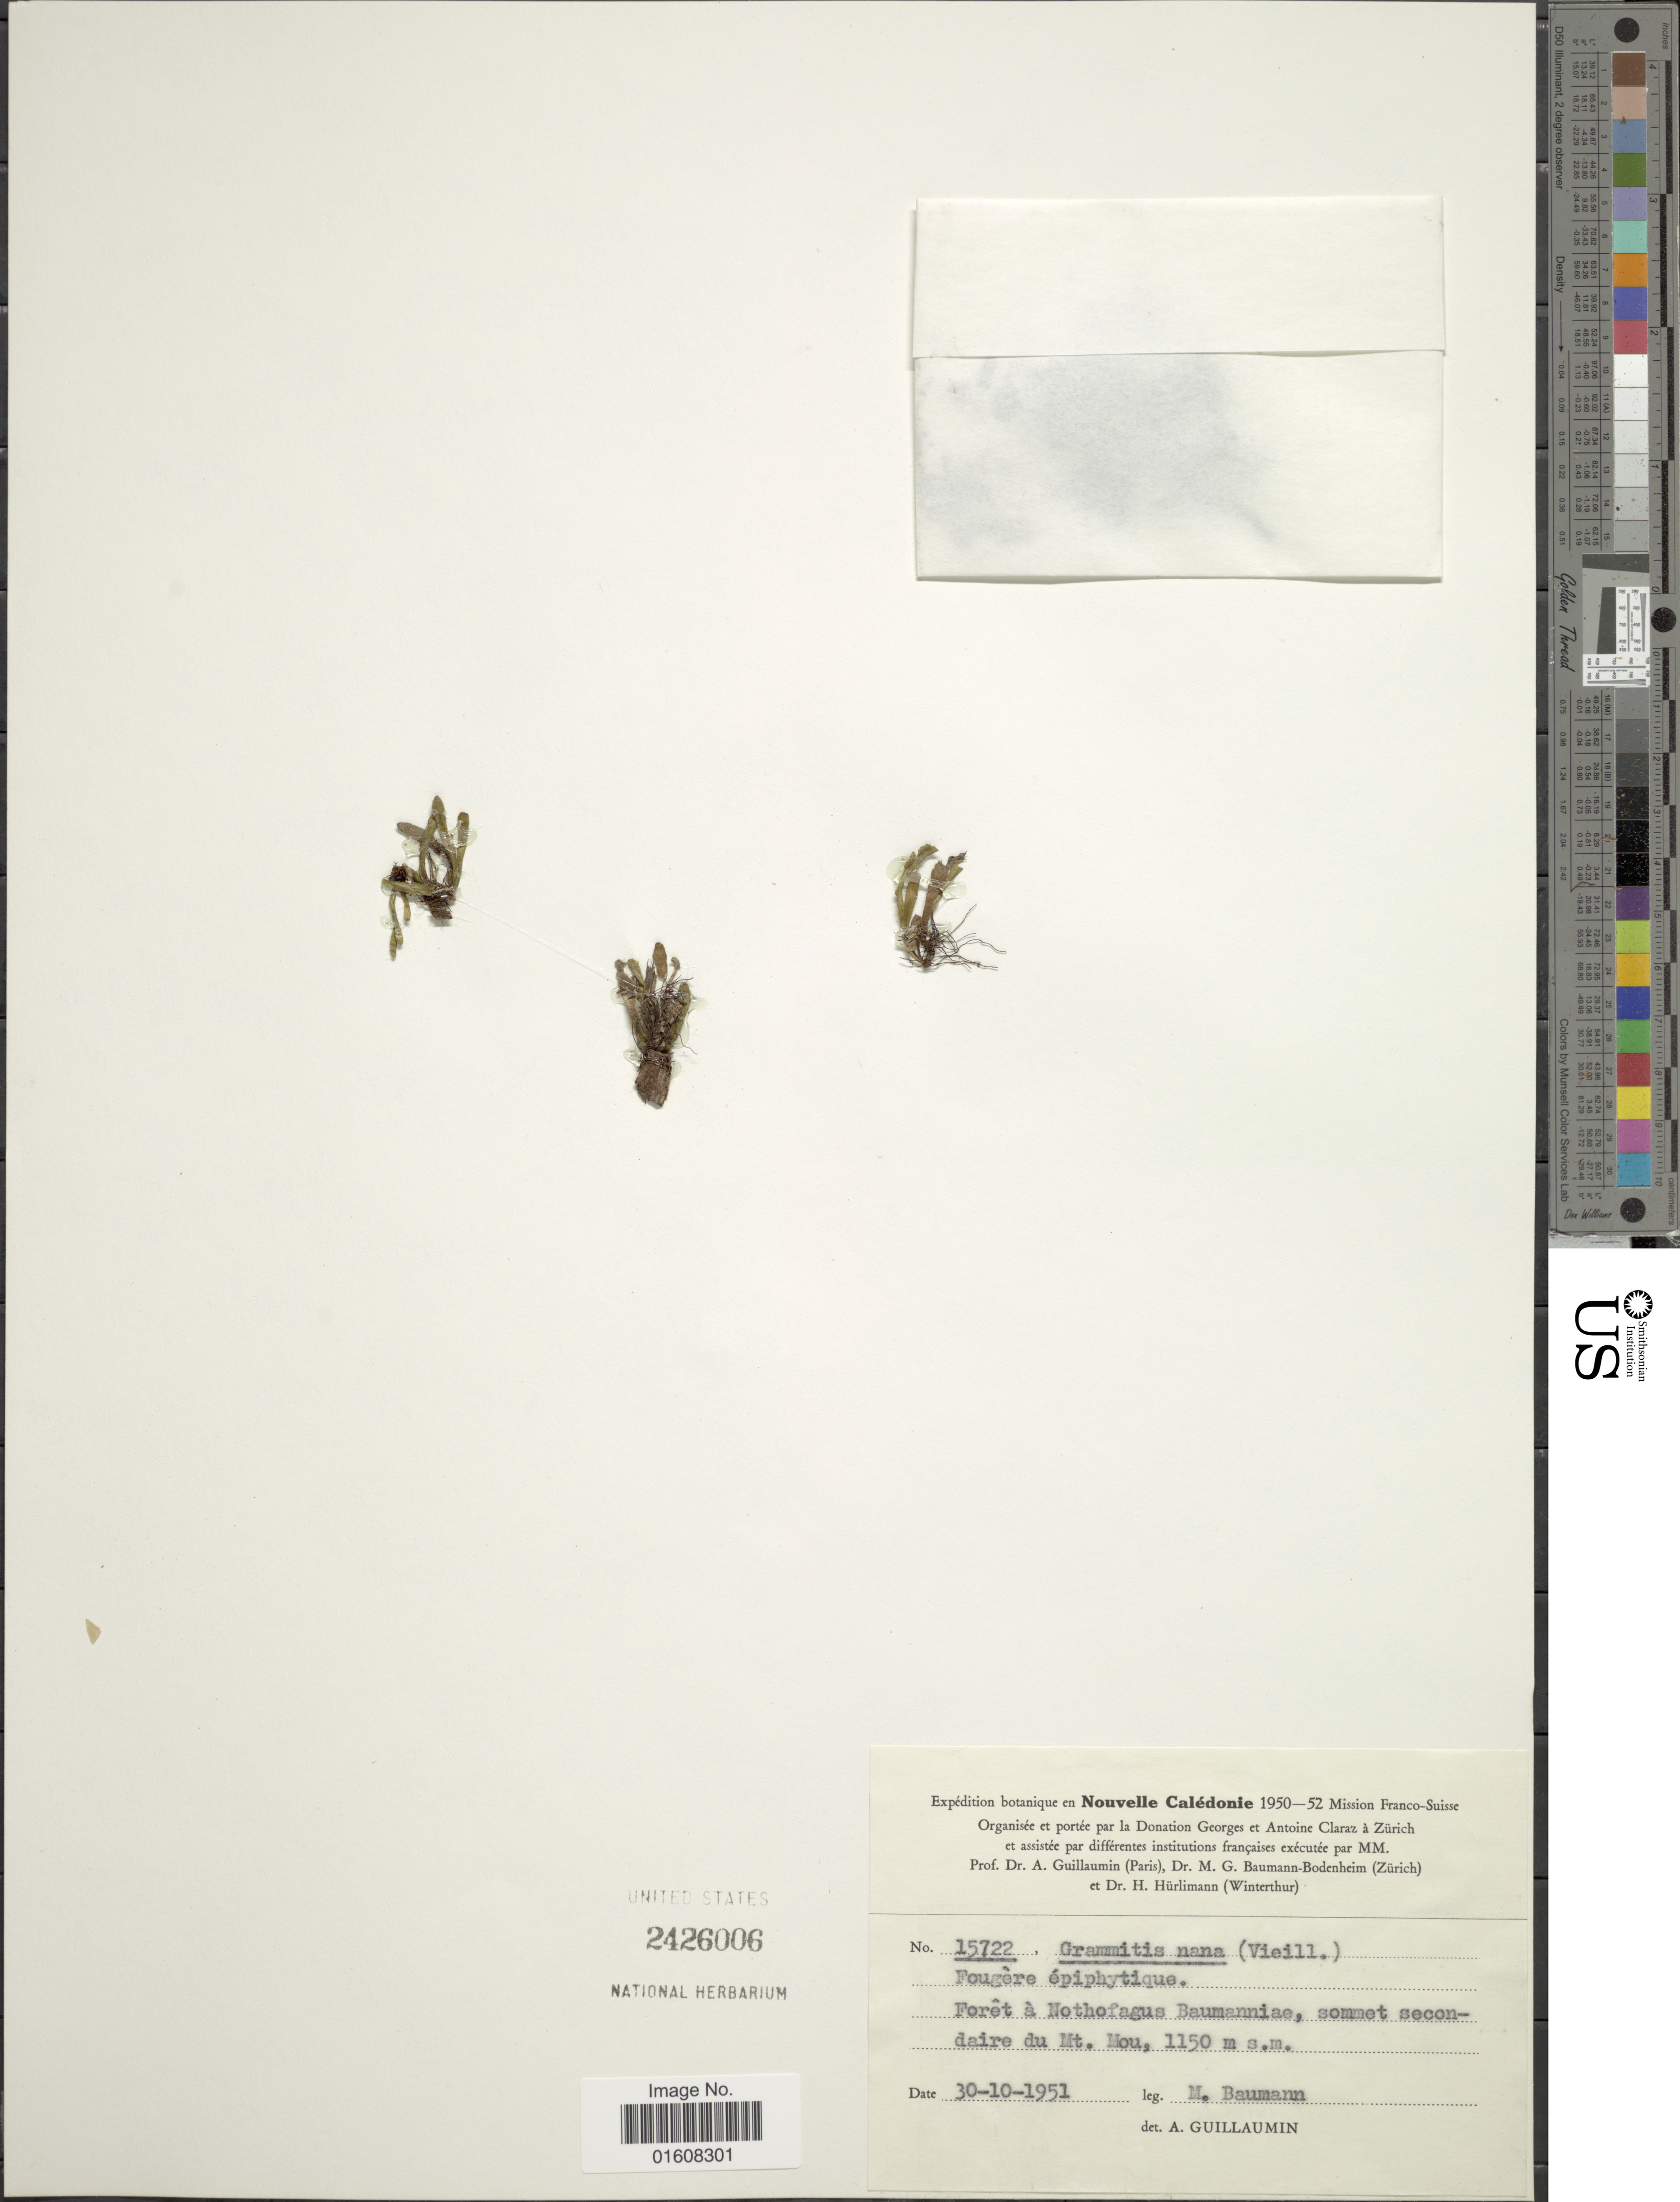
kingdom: Plantae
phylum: Tracheophyta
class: Polypodiopsida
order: Polypodiales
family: Polypodiaceae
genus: Grammitis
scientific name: Grammitis pseudoaustralis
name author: E. Fourn.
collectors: M. Baumann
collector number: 15722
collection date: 1951-10-30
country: New Caledonia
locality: Forêt à Nothofagus Bamanniae, sommet secondaire du Mt. Mou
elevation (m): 1150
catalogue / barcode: US 2426006